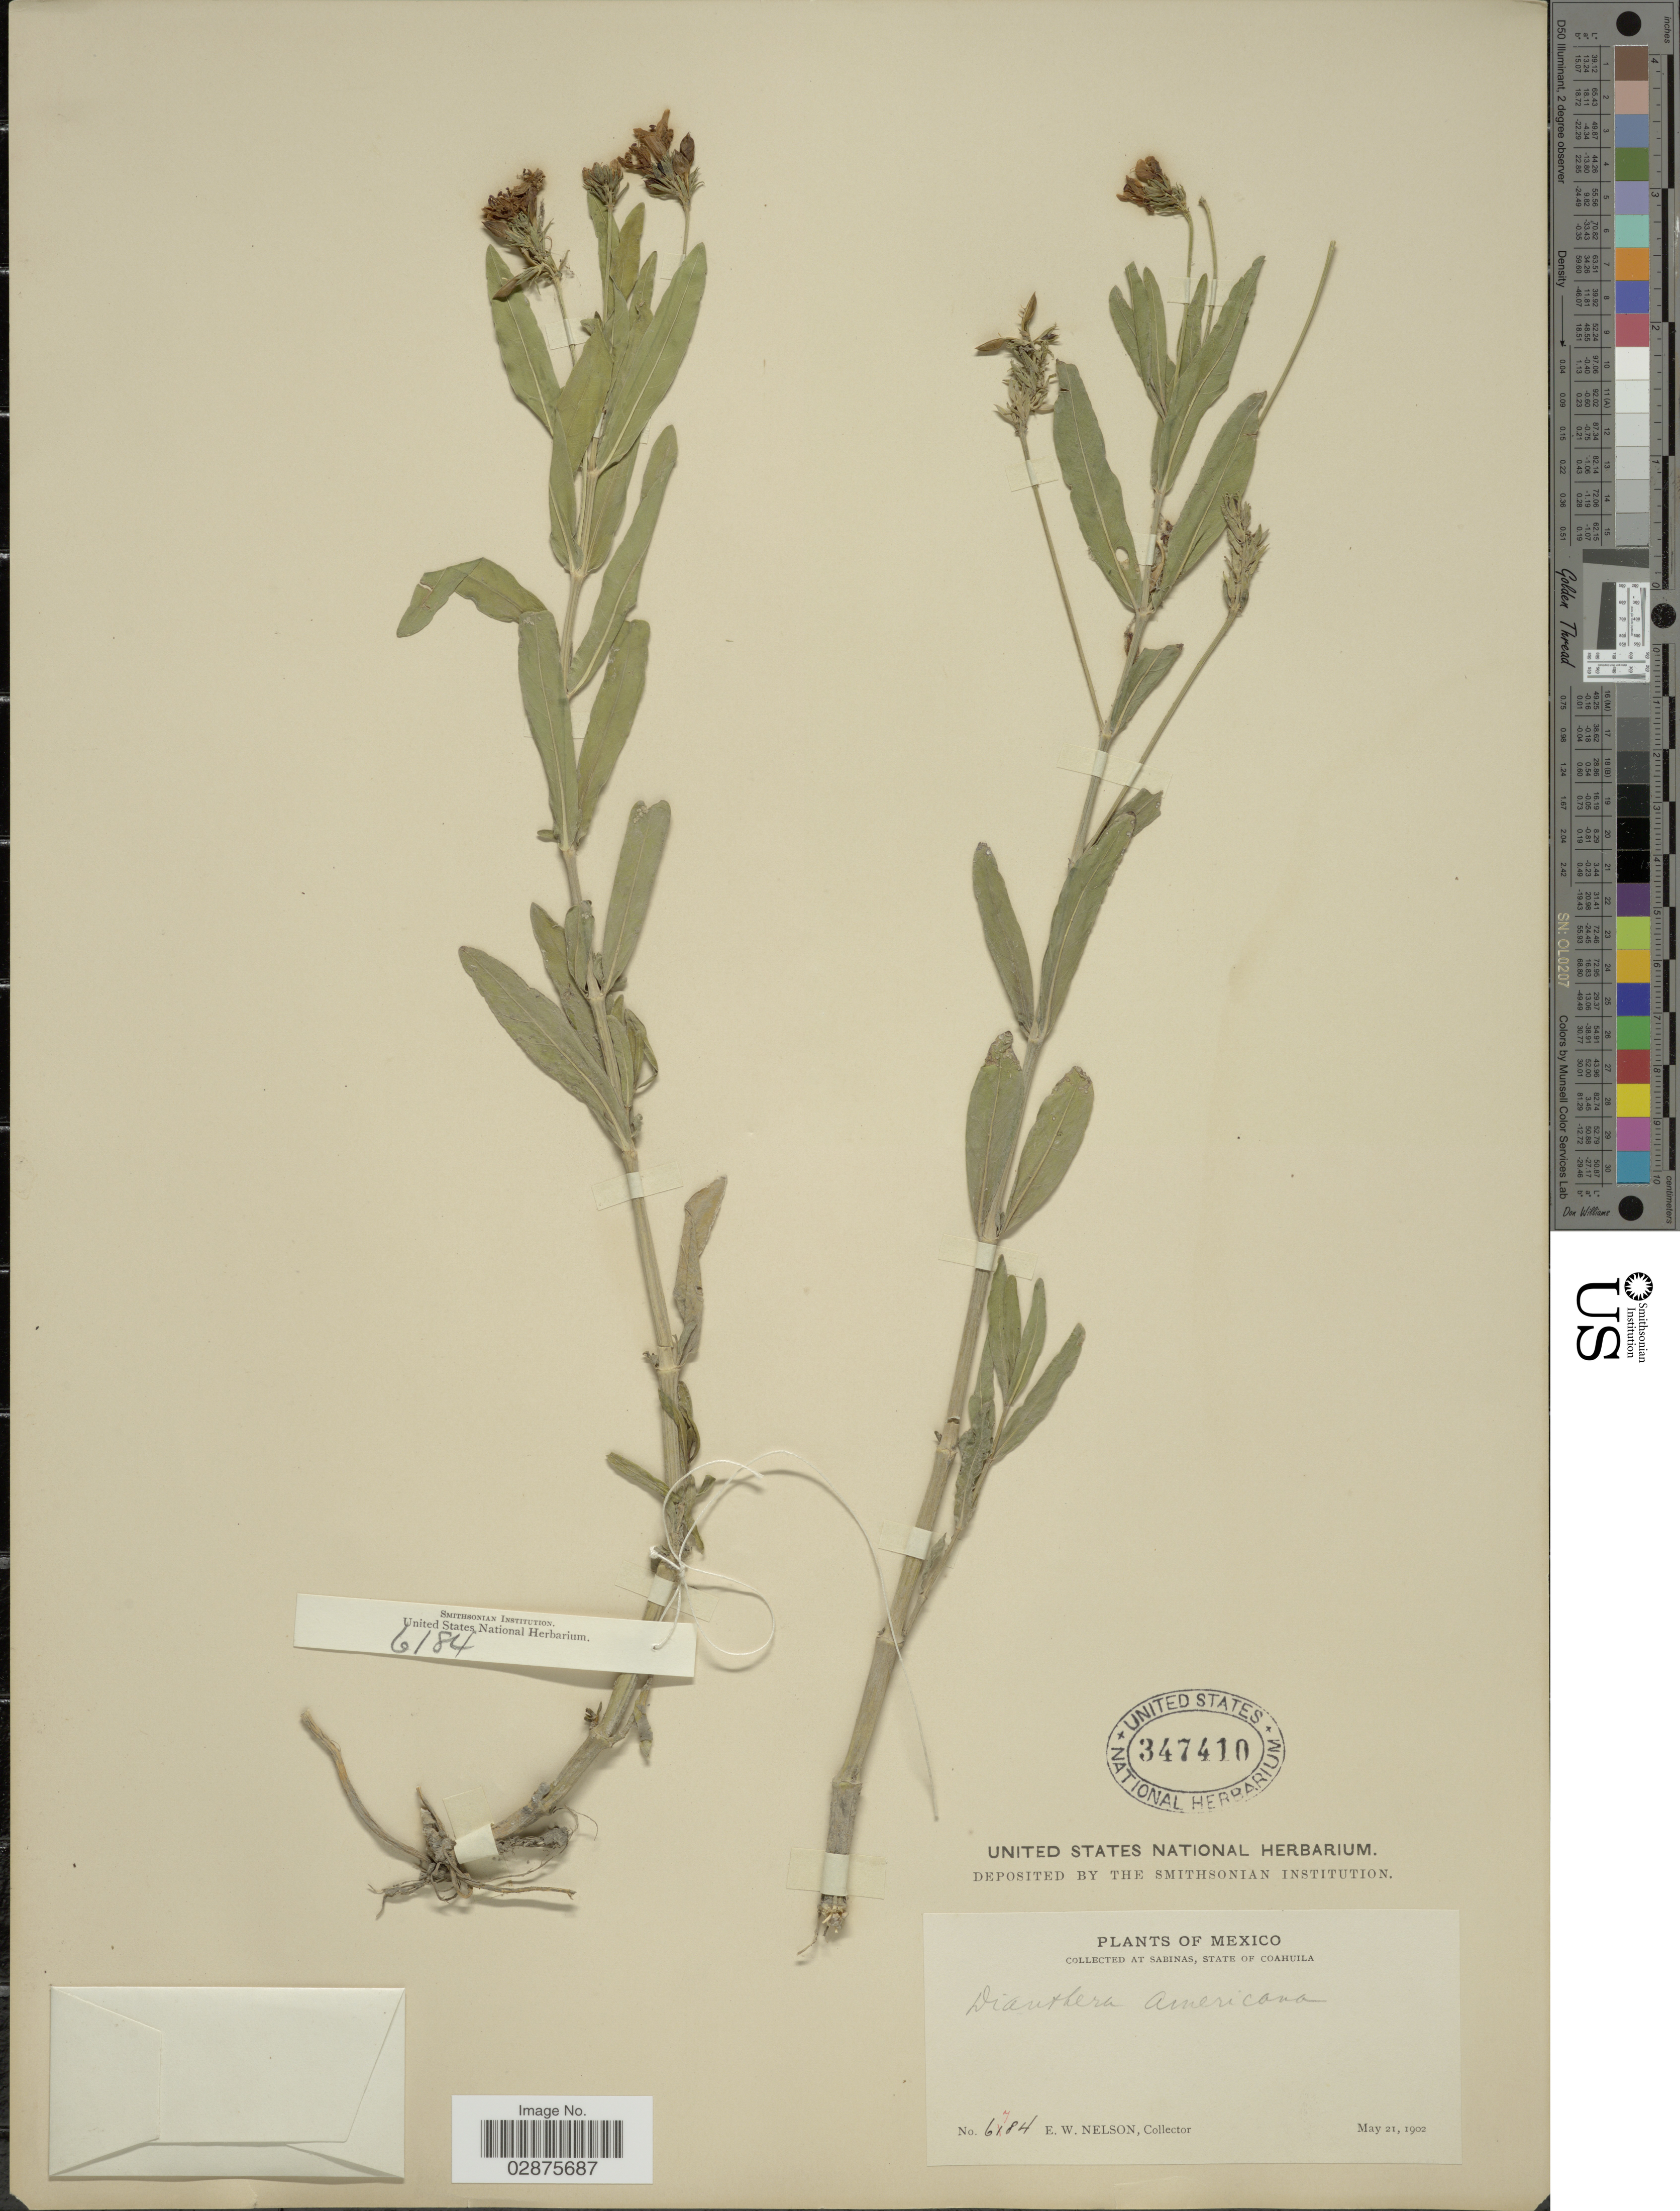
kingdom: Plantae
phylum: Tracheophyta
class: Magnoliopsida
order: Lamiales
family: Acanthaceae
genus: Justicia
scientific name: Justicia americana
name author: (L.) Vahl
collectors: E. W. Nelson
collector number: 6784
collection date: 1902-05-21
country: Mexico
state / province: Coahuila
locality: Sabinas, State of Coahuila.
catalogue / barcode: US 347410